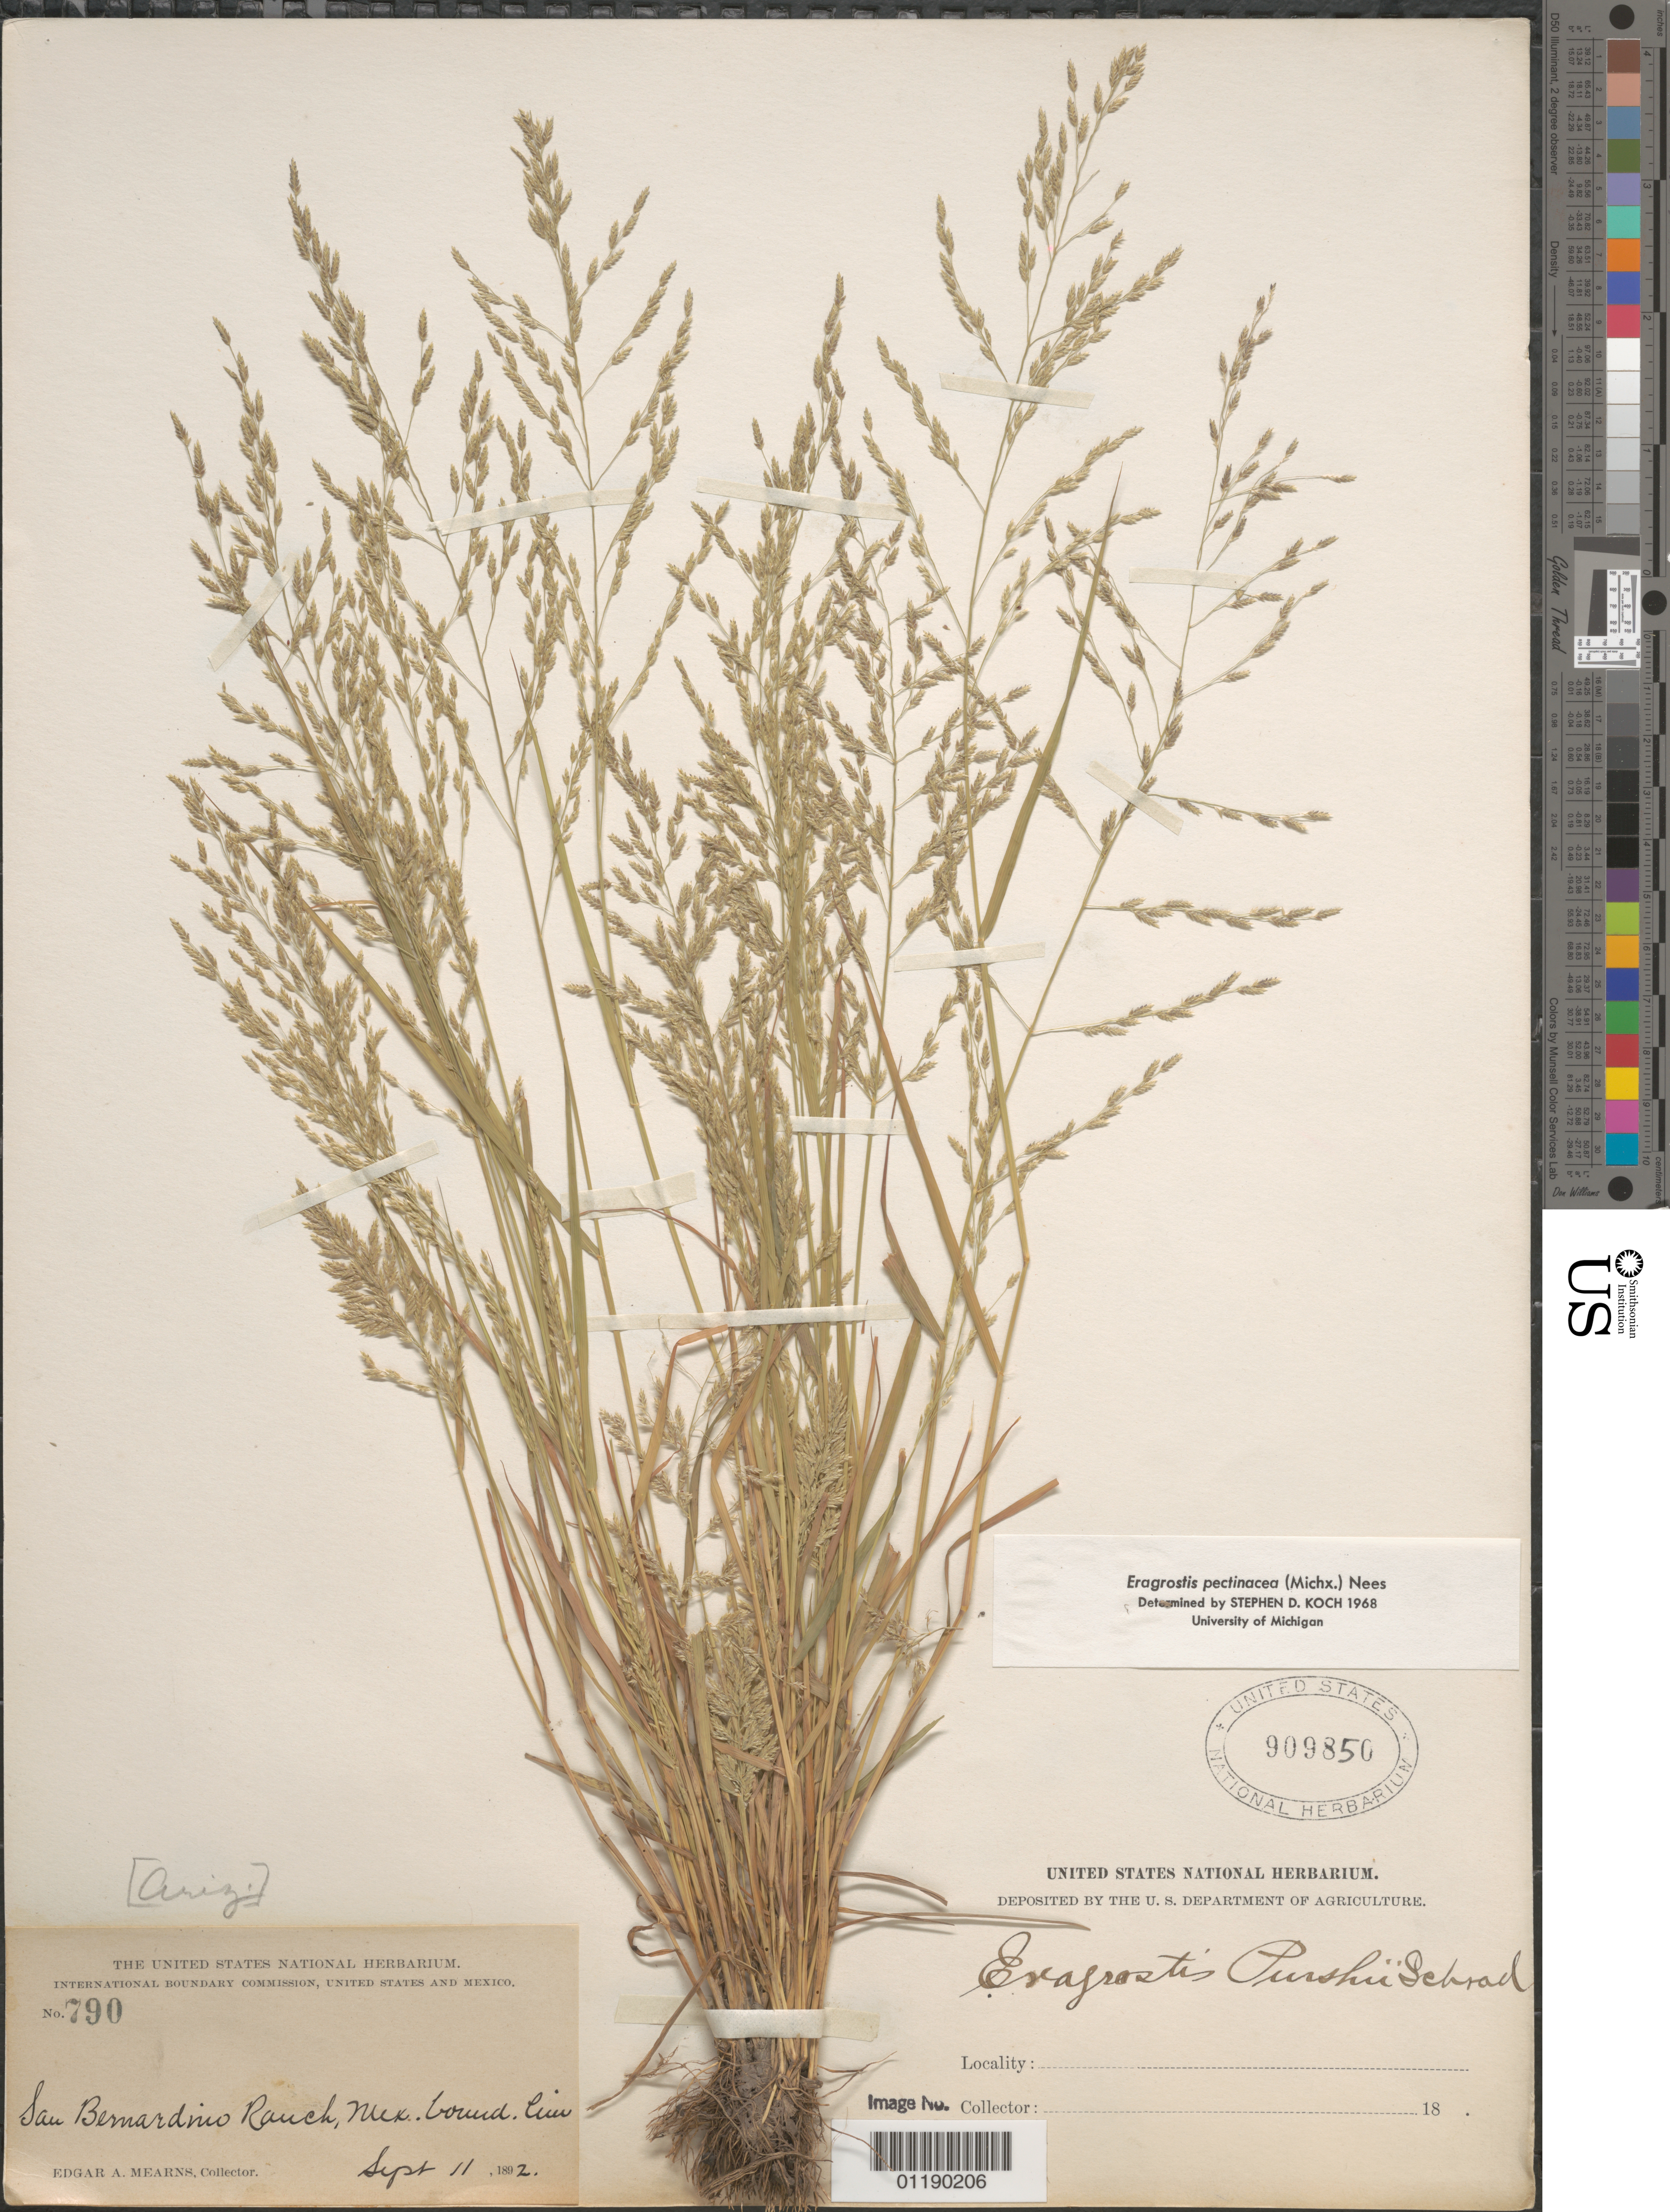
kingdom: Plantae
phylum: Tracheophyta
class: Liliopsida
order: Poales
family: Poaceae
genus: Eragrostis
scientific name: Eragrostis pectinacea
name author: (Michx.) Nees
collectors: E. A. Mearns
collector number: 790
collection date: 1892-09-11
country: United States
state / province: Arizona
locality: San Bernardino Ranch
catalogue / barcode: US 909850